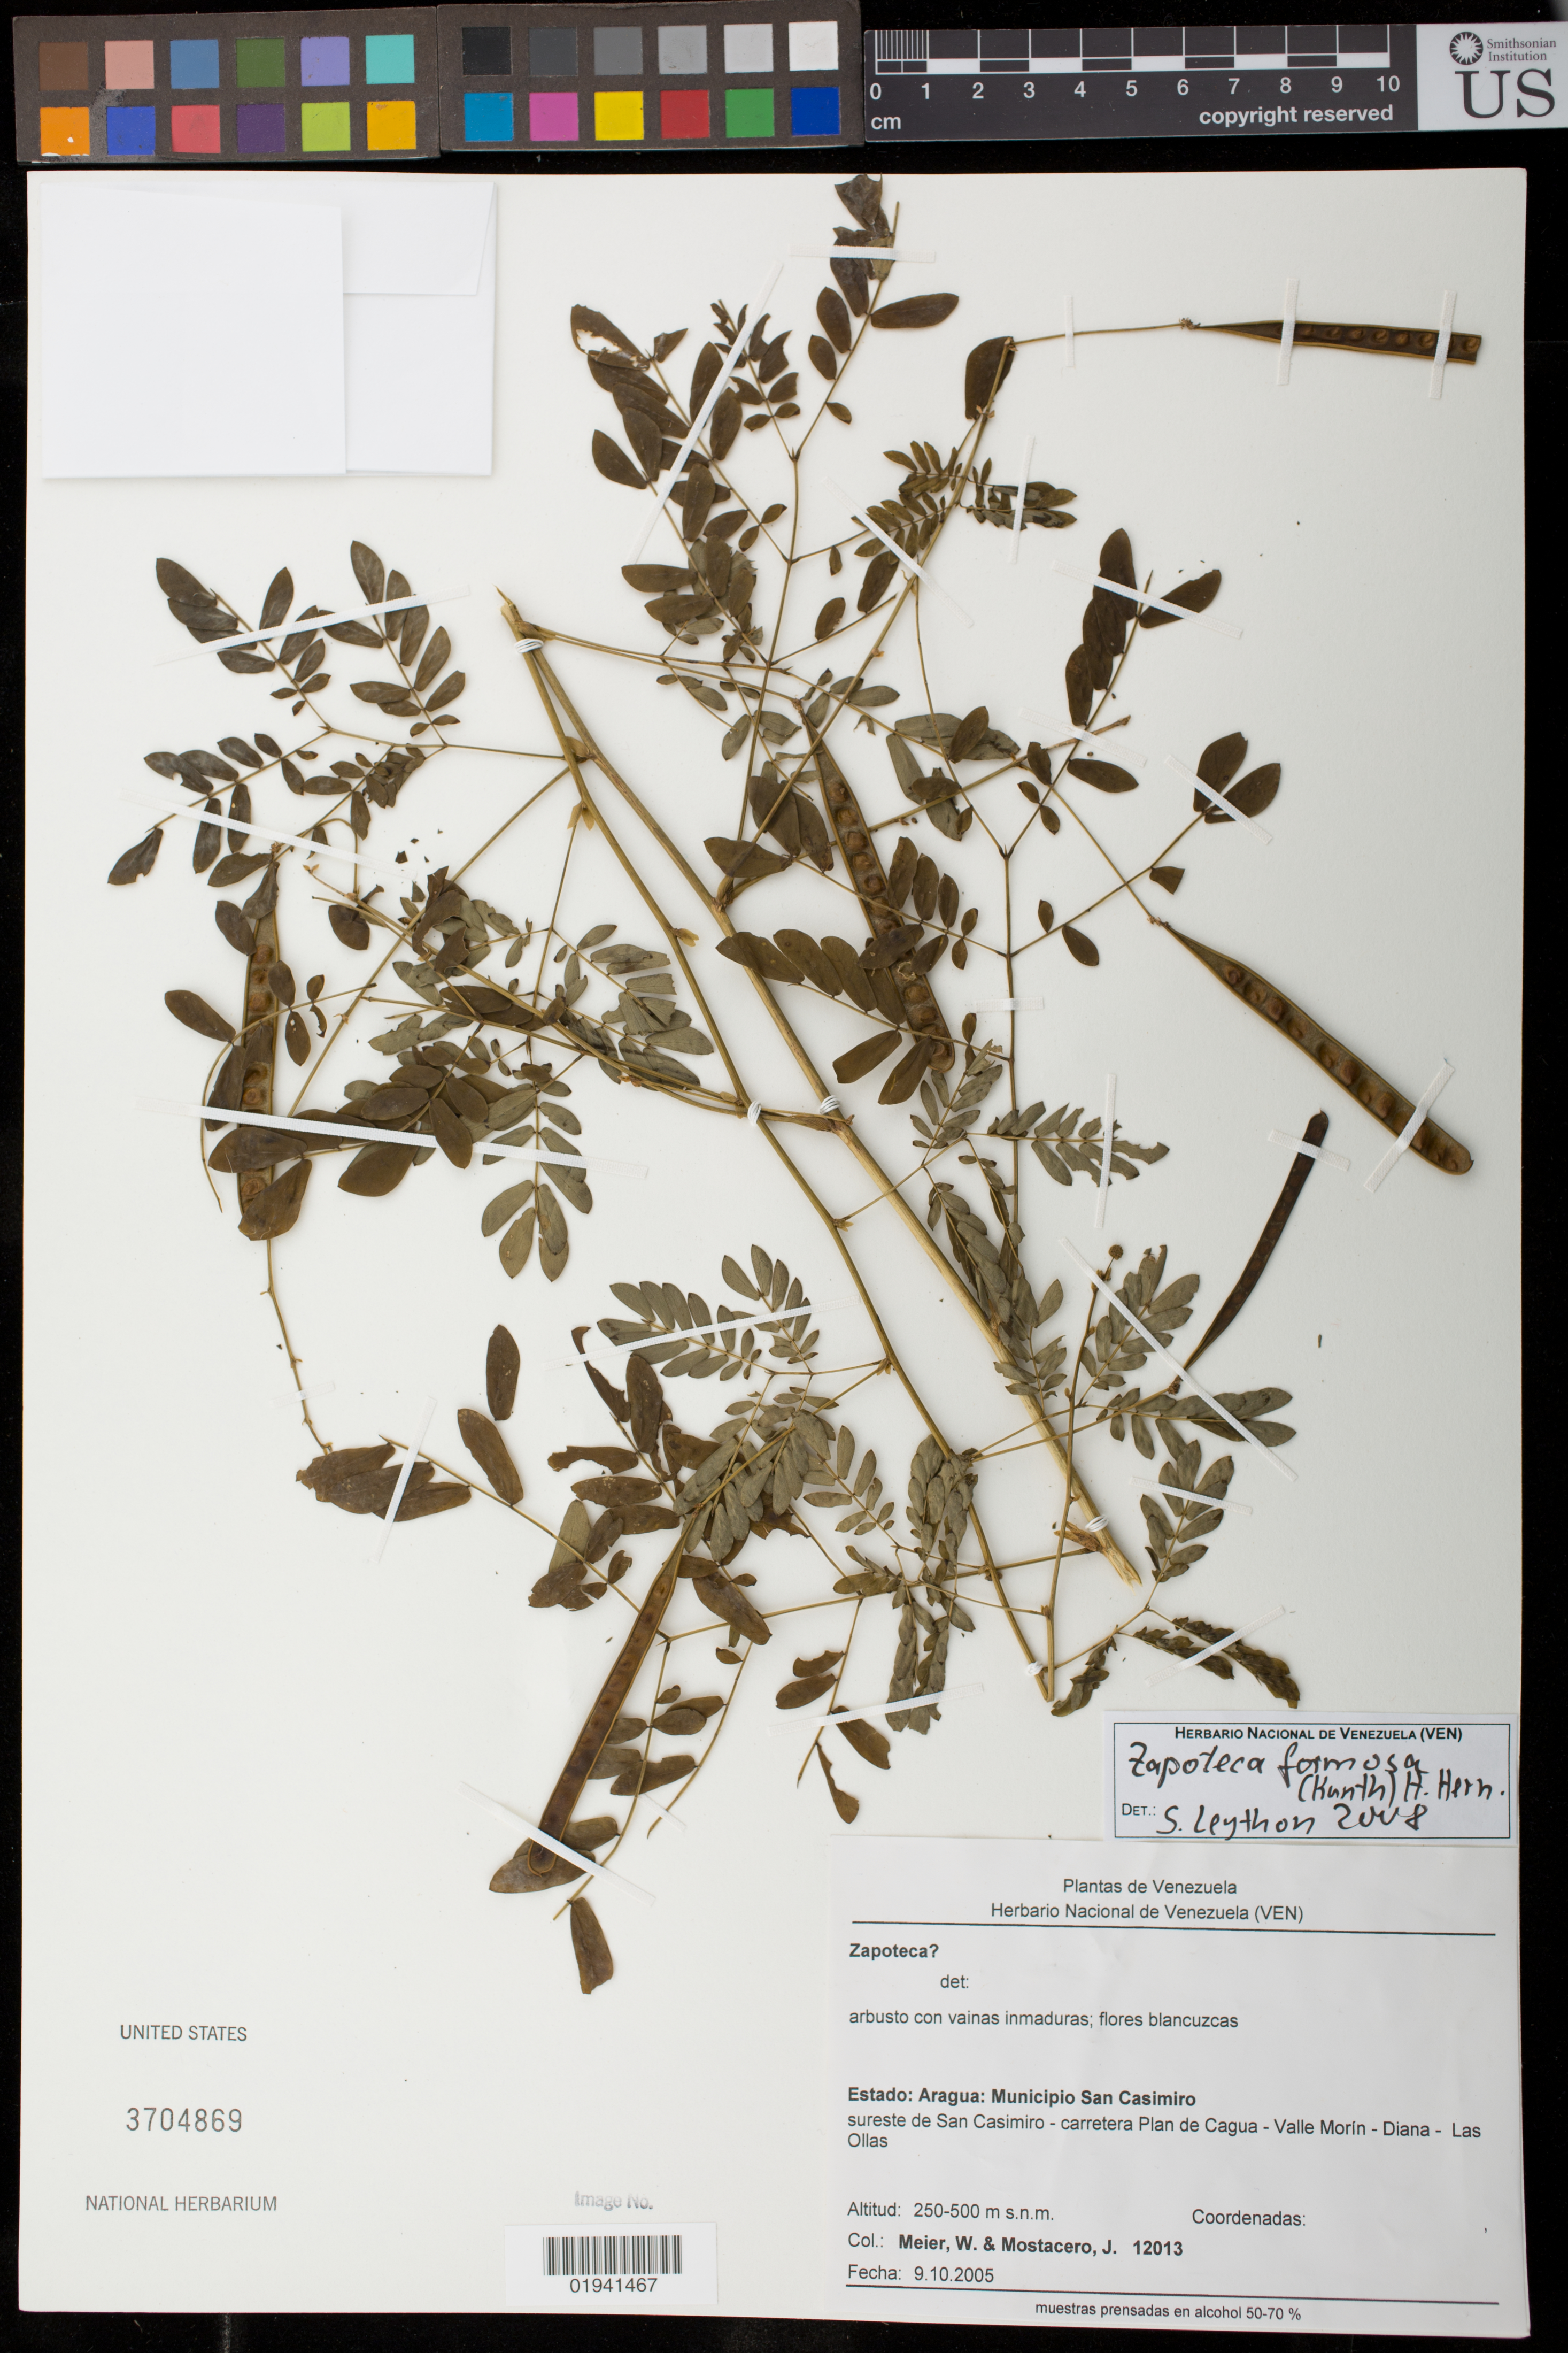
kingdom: Plantae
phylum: Tracheophyta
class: Magnoliopsida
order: Fabales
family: Fabaceae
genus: Zapoteca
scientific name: Zapoteca formosa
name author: (Kunth) H.M. Hern.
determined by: Leython, S.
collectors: W. Meier & J. Mostacero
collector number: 12013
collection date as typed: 09 Oct 2005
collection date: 2005-10-09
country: Venezuela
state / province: Aragua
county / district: San Casimiro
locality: Sureste de San Casimiro - carretera Plan de Cagua-Valle Morín-Diana-Las Ollas.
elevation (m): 250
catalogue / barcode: US 3704869